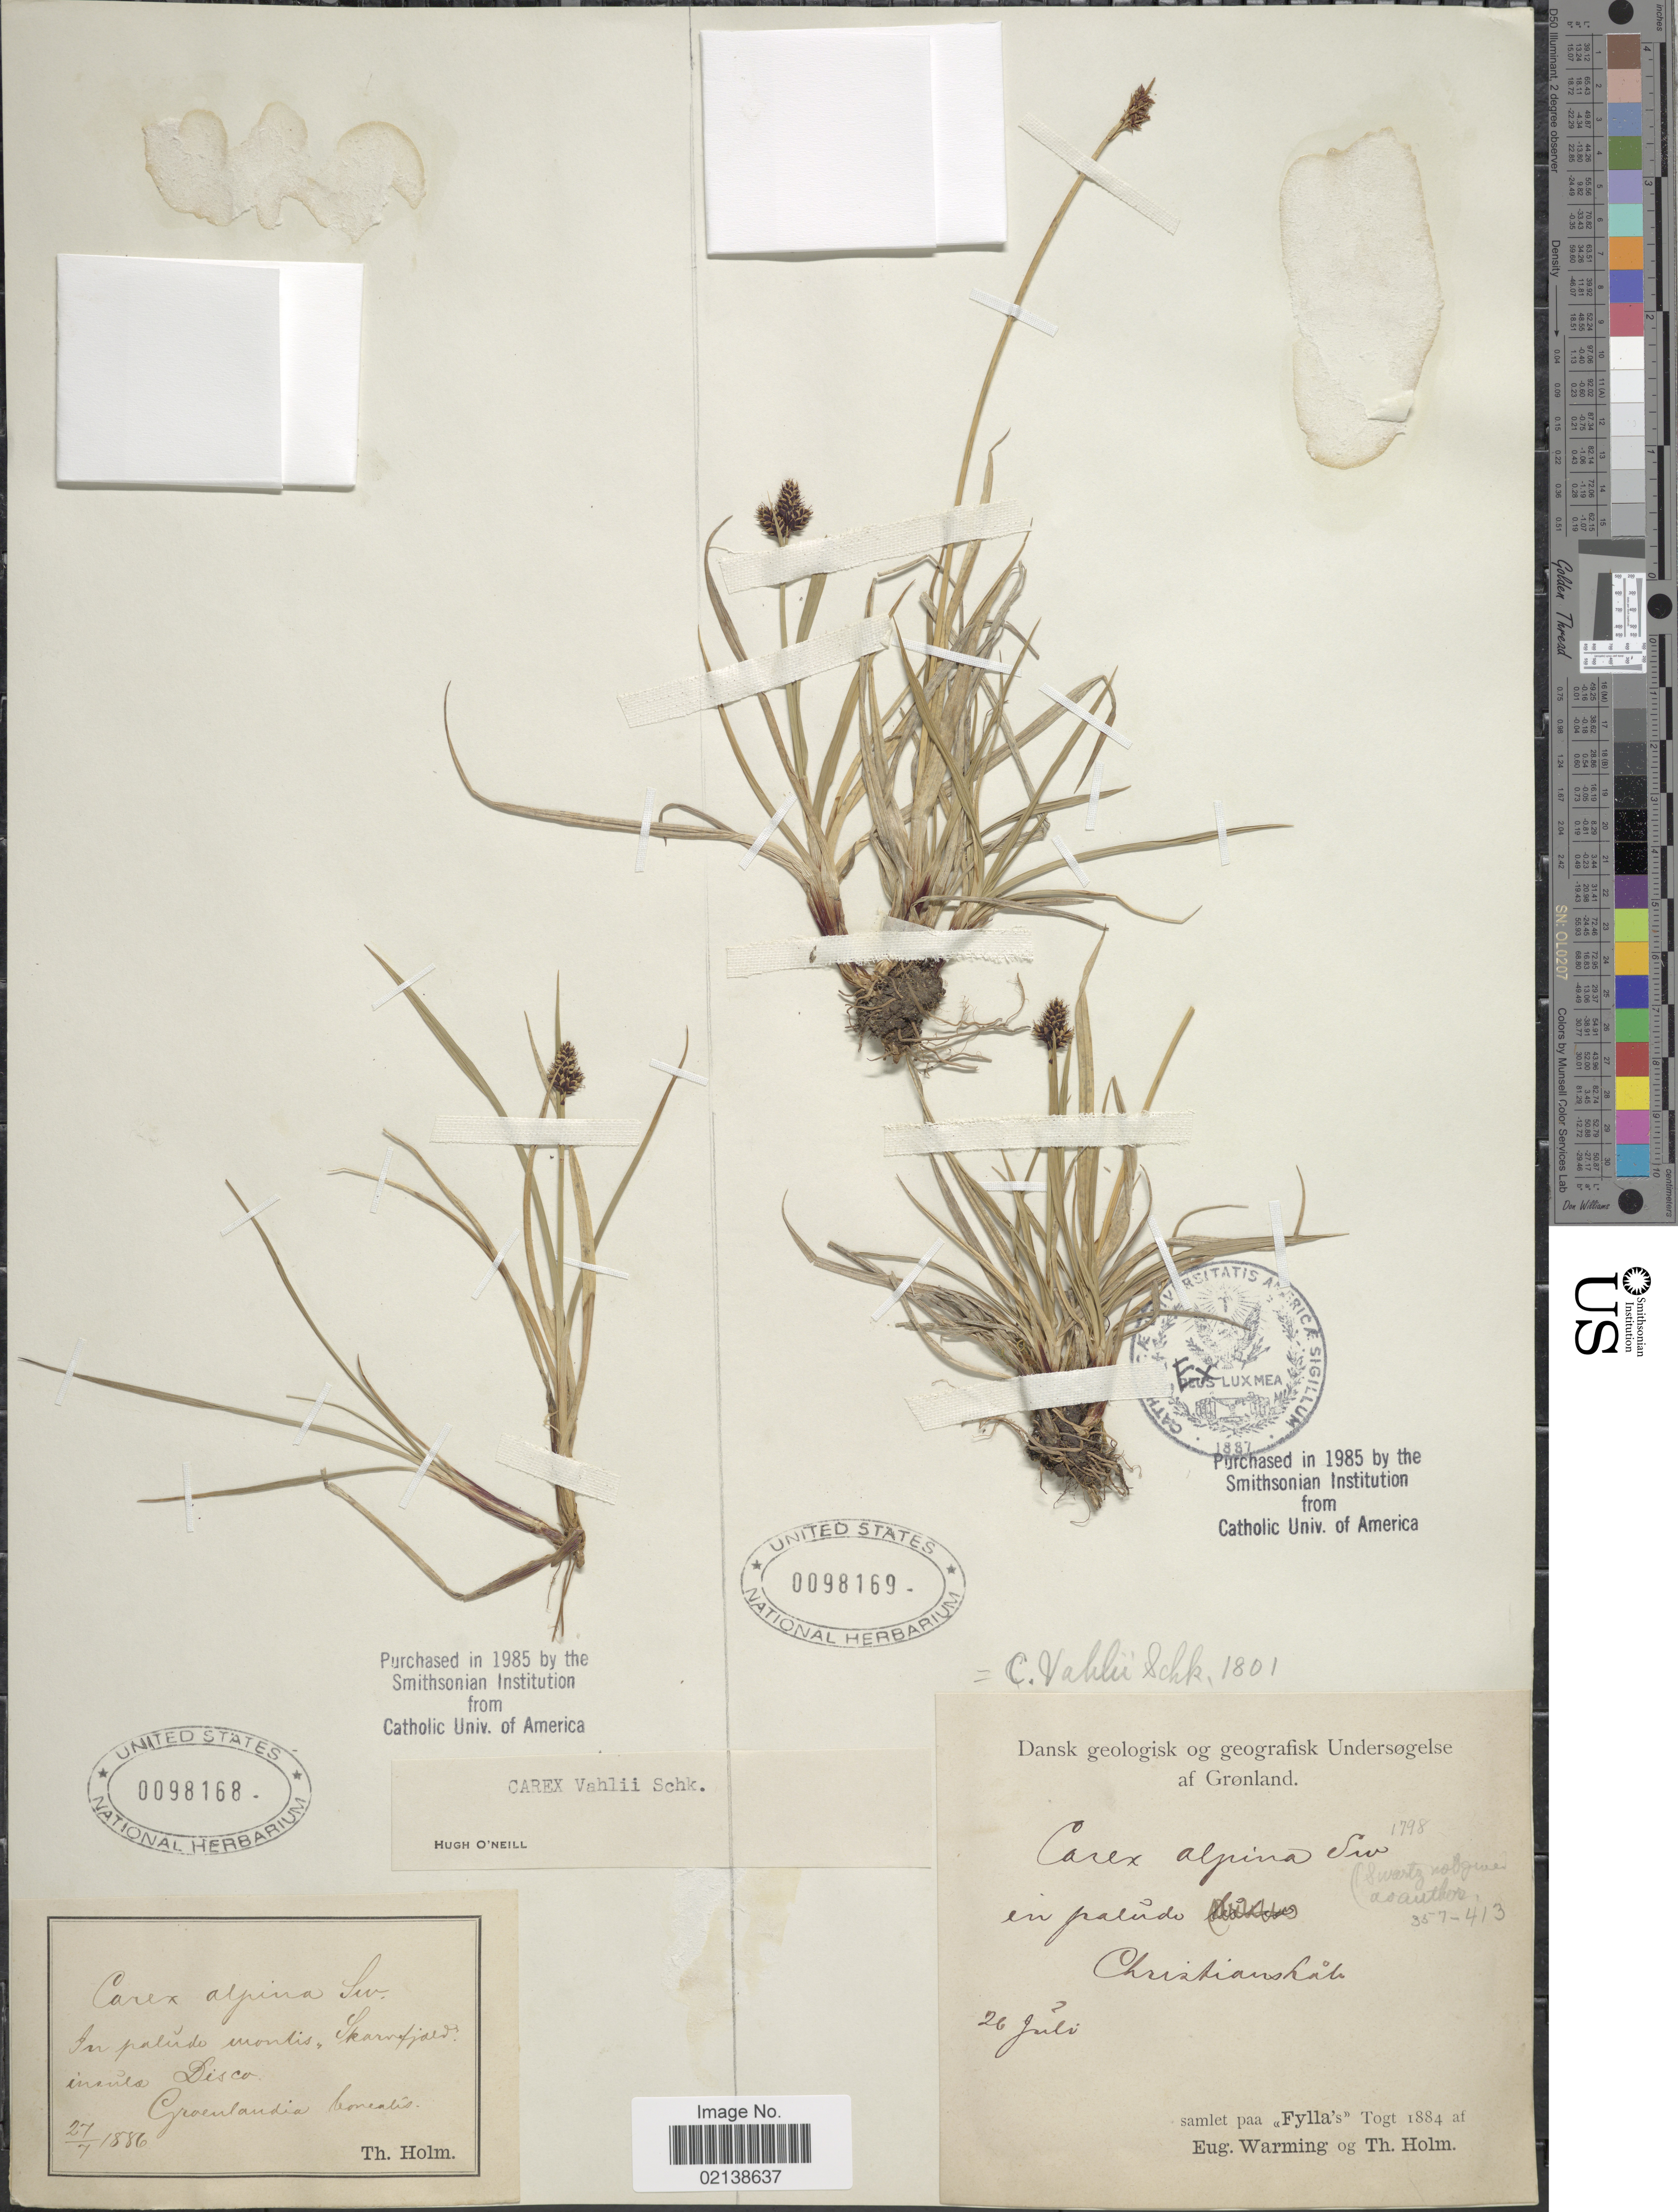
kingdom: Plantae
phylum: Tracheophyta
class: Liliopsida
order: Poales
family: Cyperaceae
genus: Carex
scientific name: Carex norvegica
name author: Retz.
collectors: E. Warming & T. Holm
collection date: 1884-07-26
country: Greenland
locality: Dansk geologisk og geografisk Underøgelse af Grønland, samlet paa Fylla's Togt. In paludo, Christianshåb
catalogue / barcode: US 98169-2